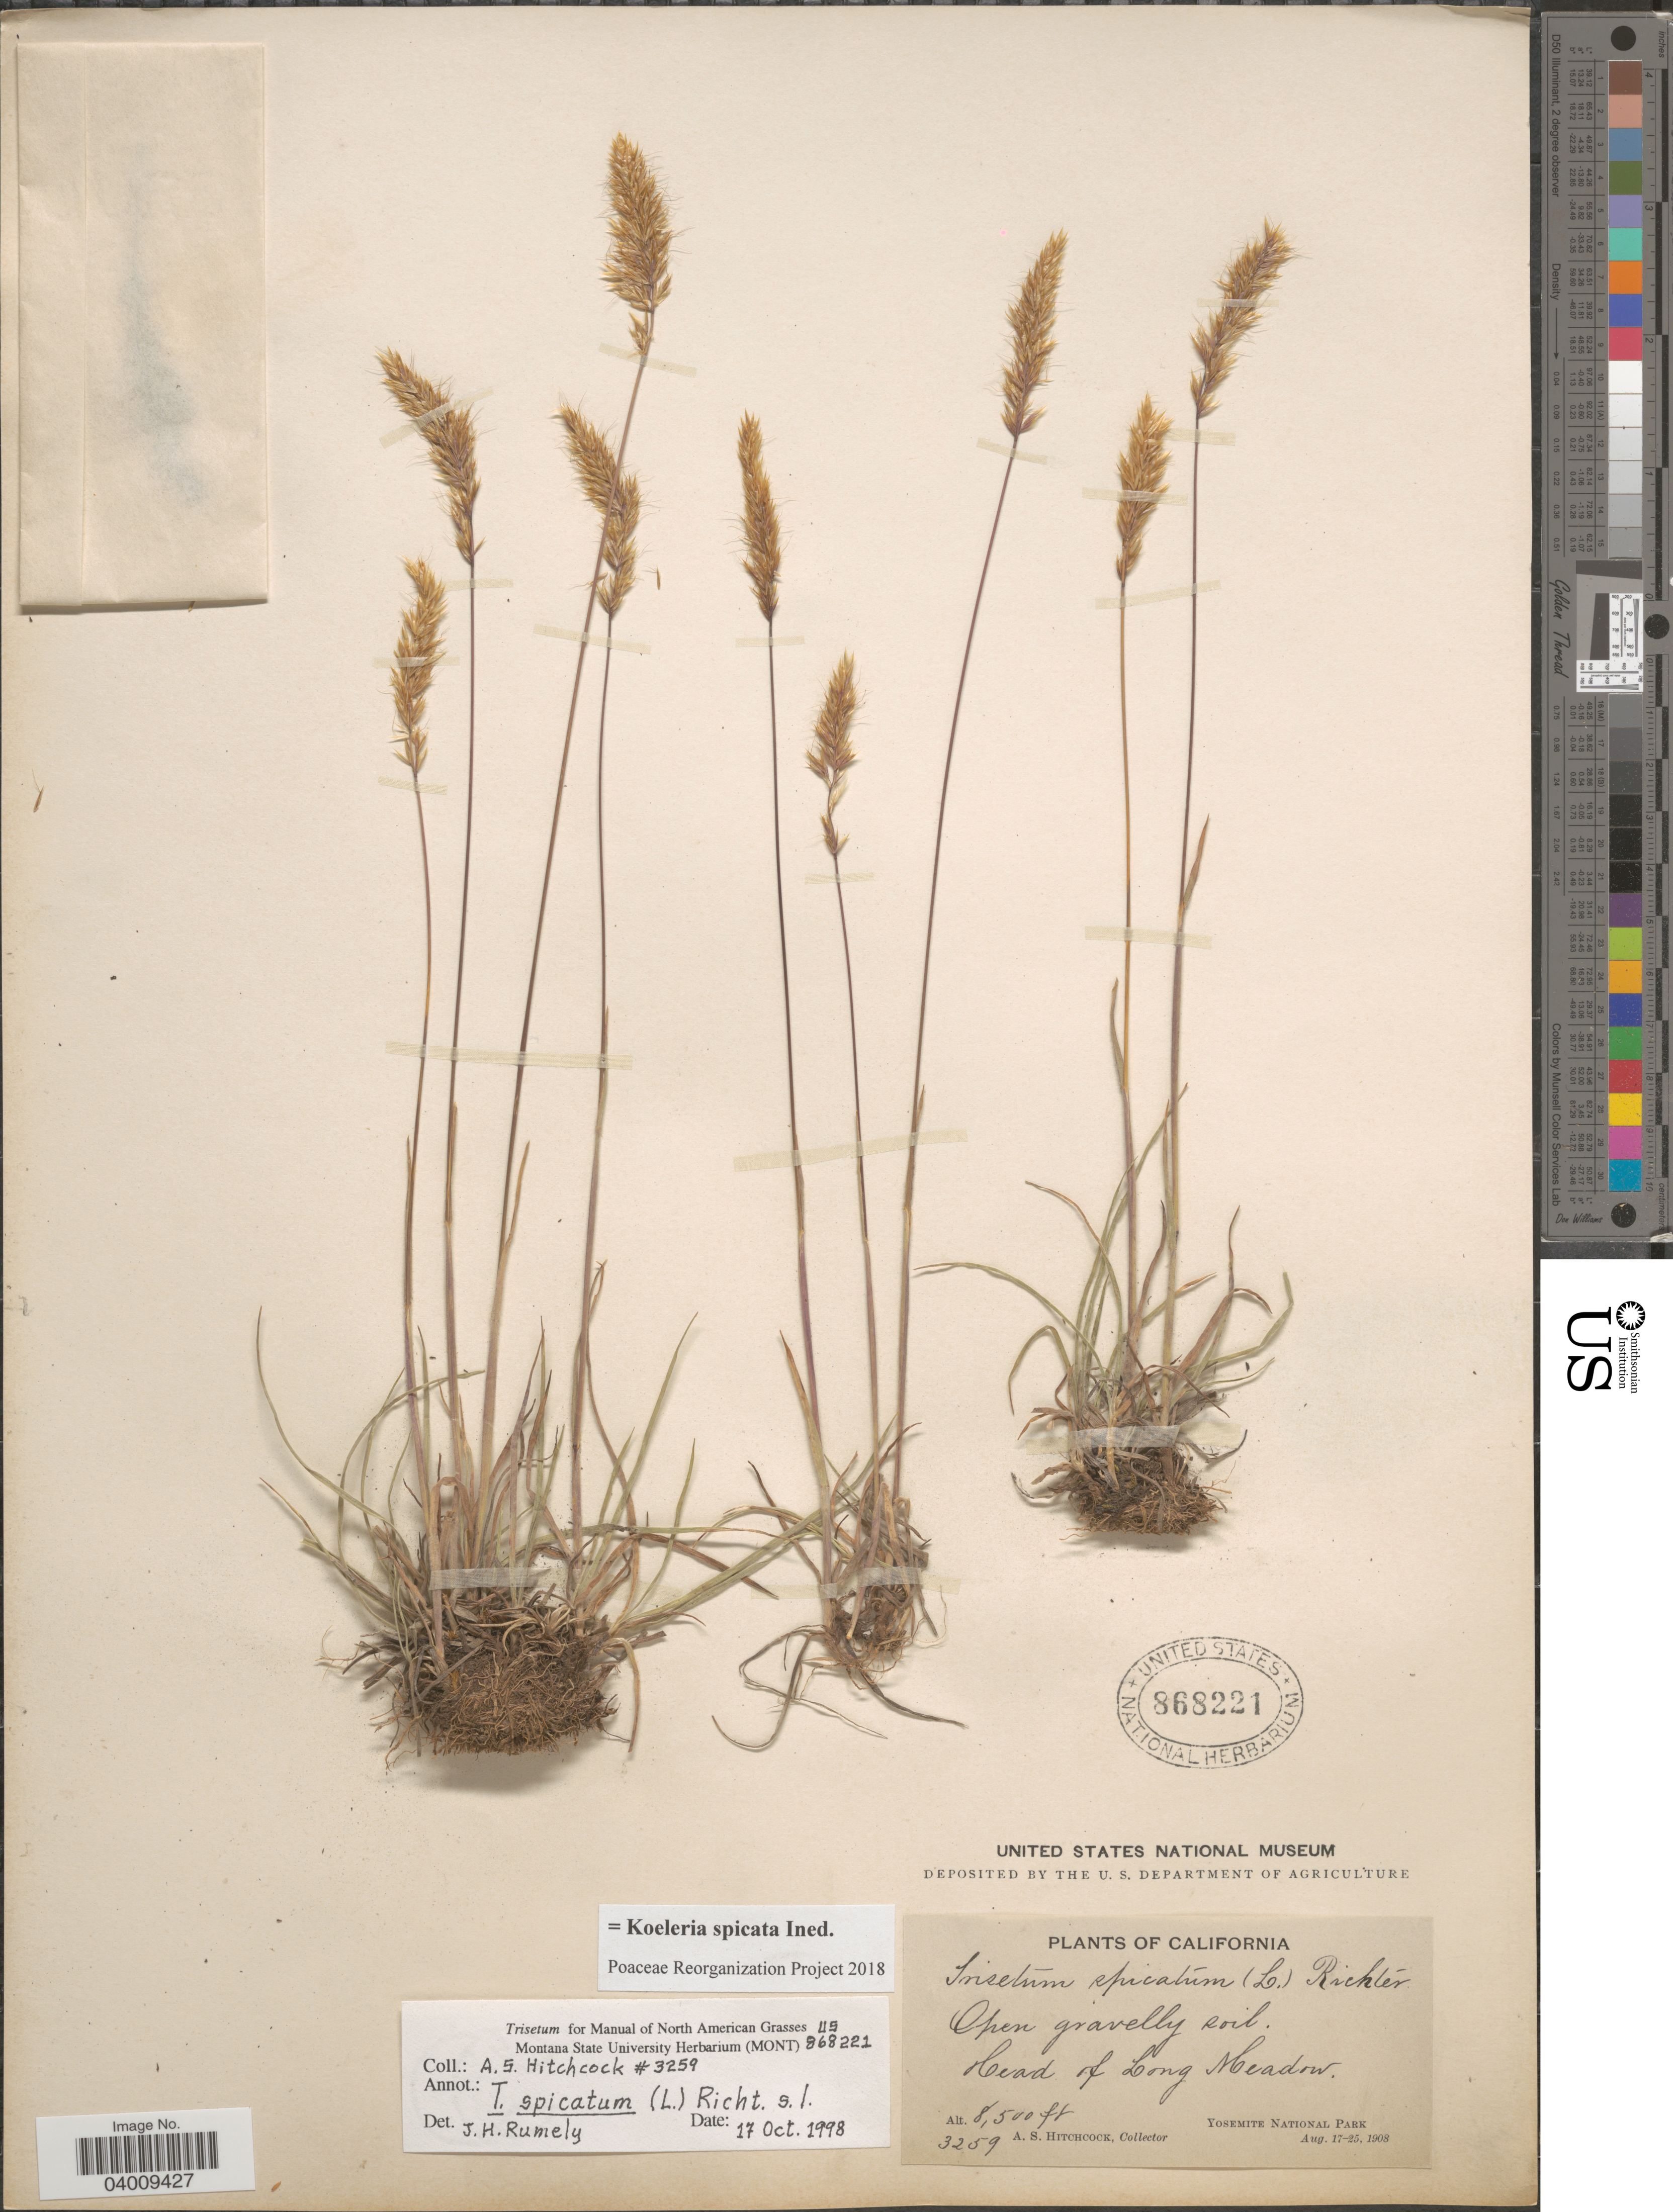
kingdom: Plantae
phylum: Tracheophyta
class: Liliopsida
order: Poales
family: Poaceae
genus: Koeleria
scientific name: Koeleria spicata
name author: (L.) Barberá et al.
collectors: A. S. Hitchcock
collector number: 3259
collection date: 1908-08-17/1908-08-25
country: United States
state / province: California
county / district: Mariposa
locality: Head of Long Meadow. Yosemite National Park.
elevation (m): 2591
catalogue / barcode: US 868221